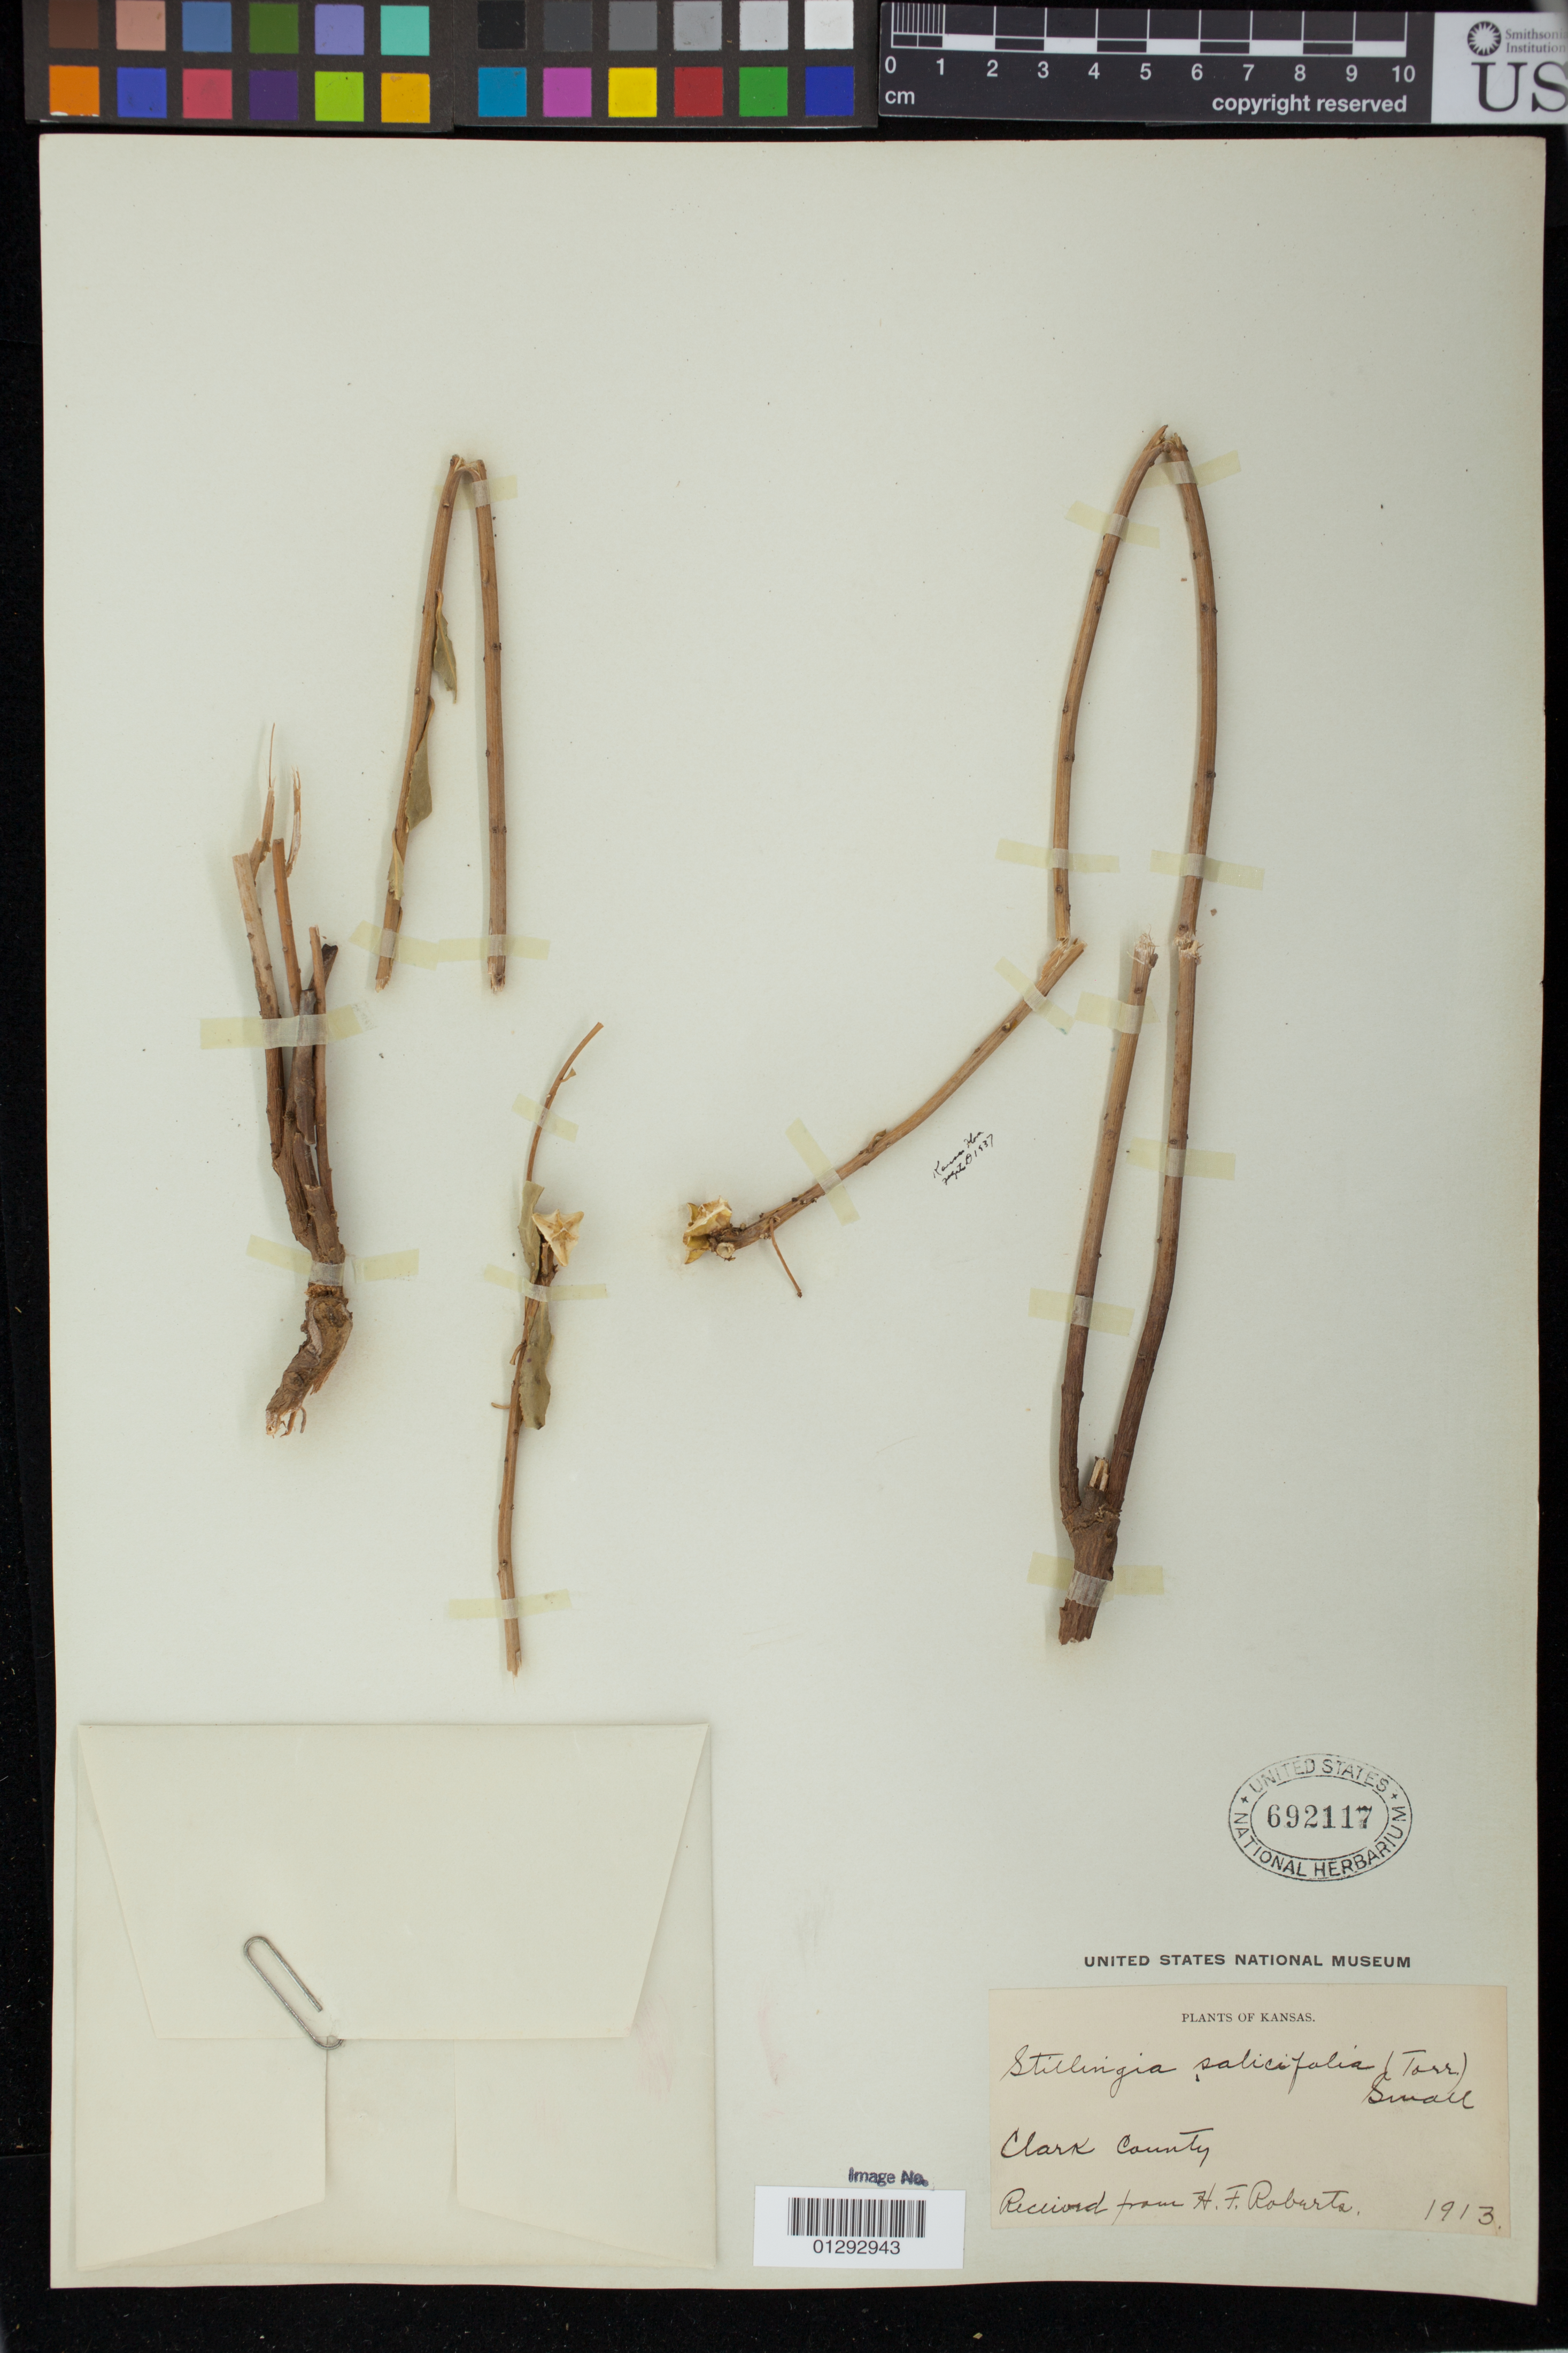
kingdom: Plantae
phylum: Tracheophyta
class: Magnoliopsida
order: Malpighiales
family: Euphorbiaceae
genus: Stillingia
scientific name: Stillingia sylvatica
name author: L.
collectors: H. Roberts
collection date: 1913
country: United States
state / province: Kansas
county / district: Clark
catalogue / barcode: US 692117